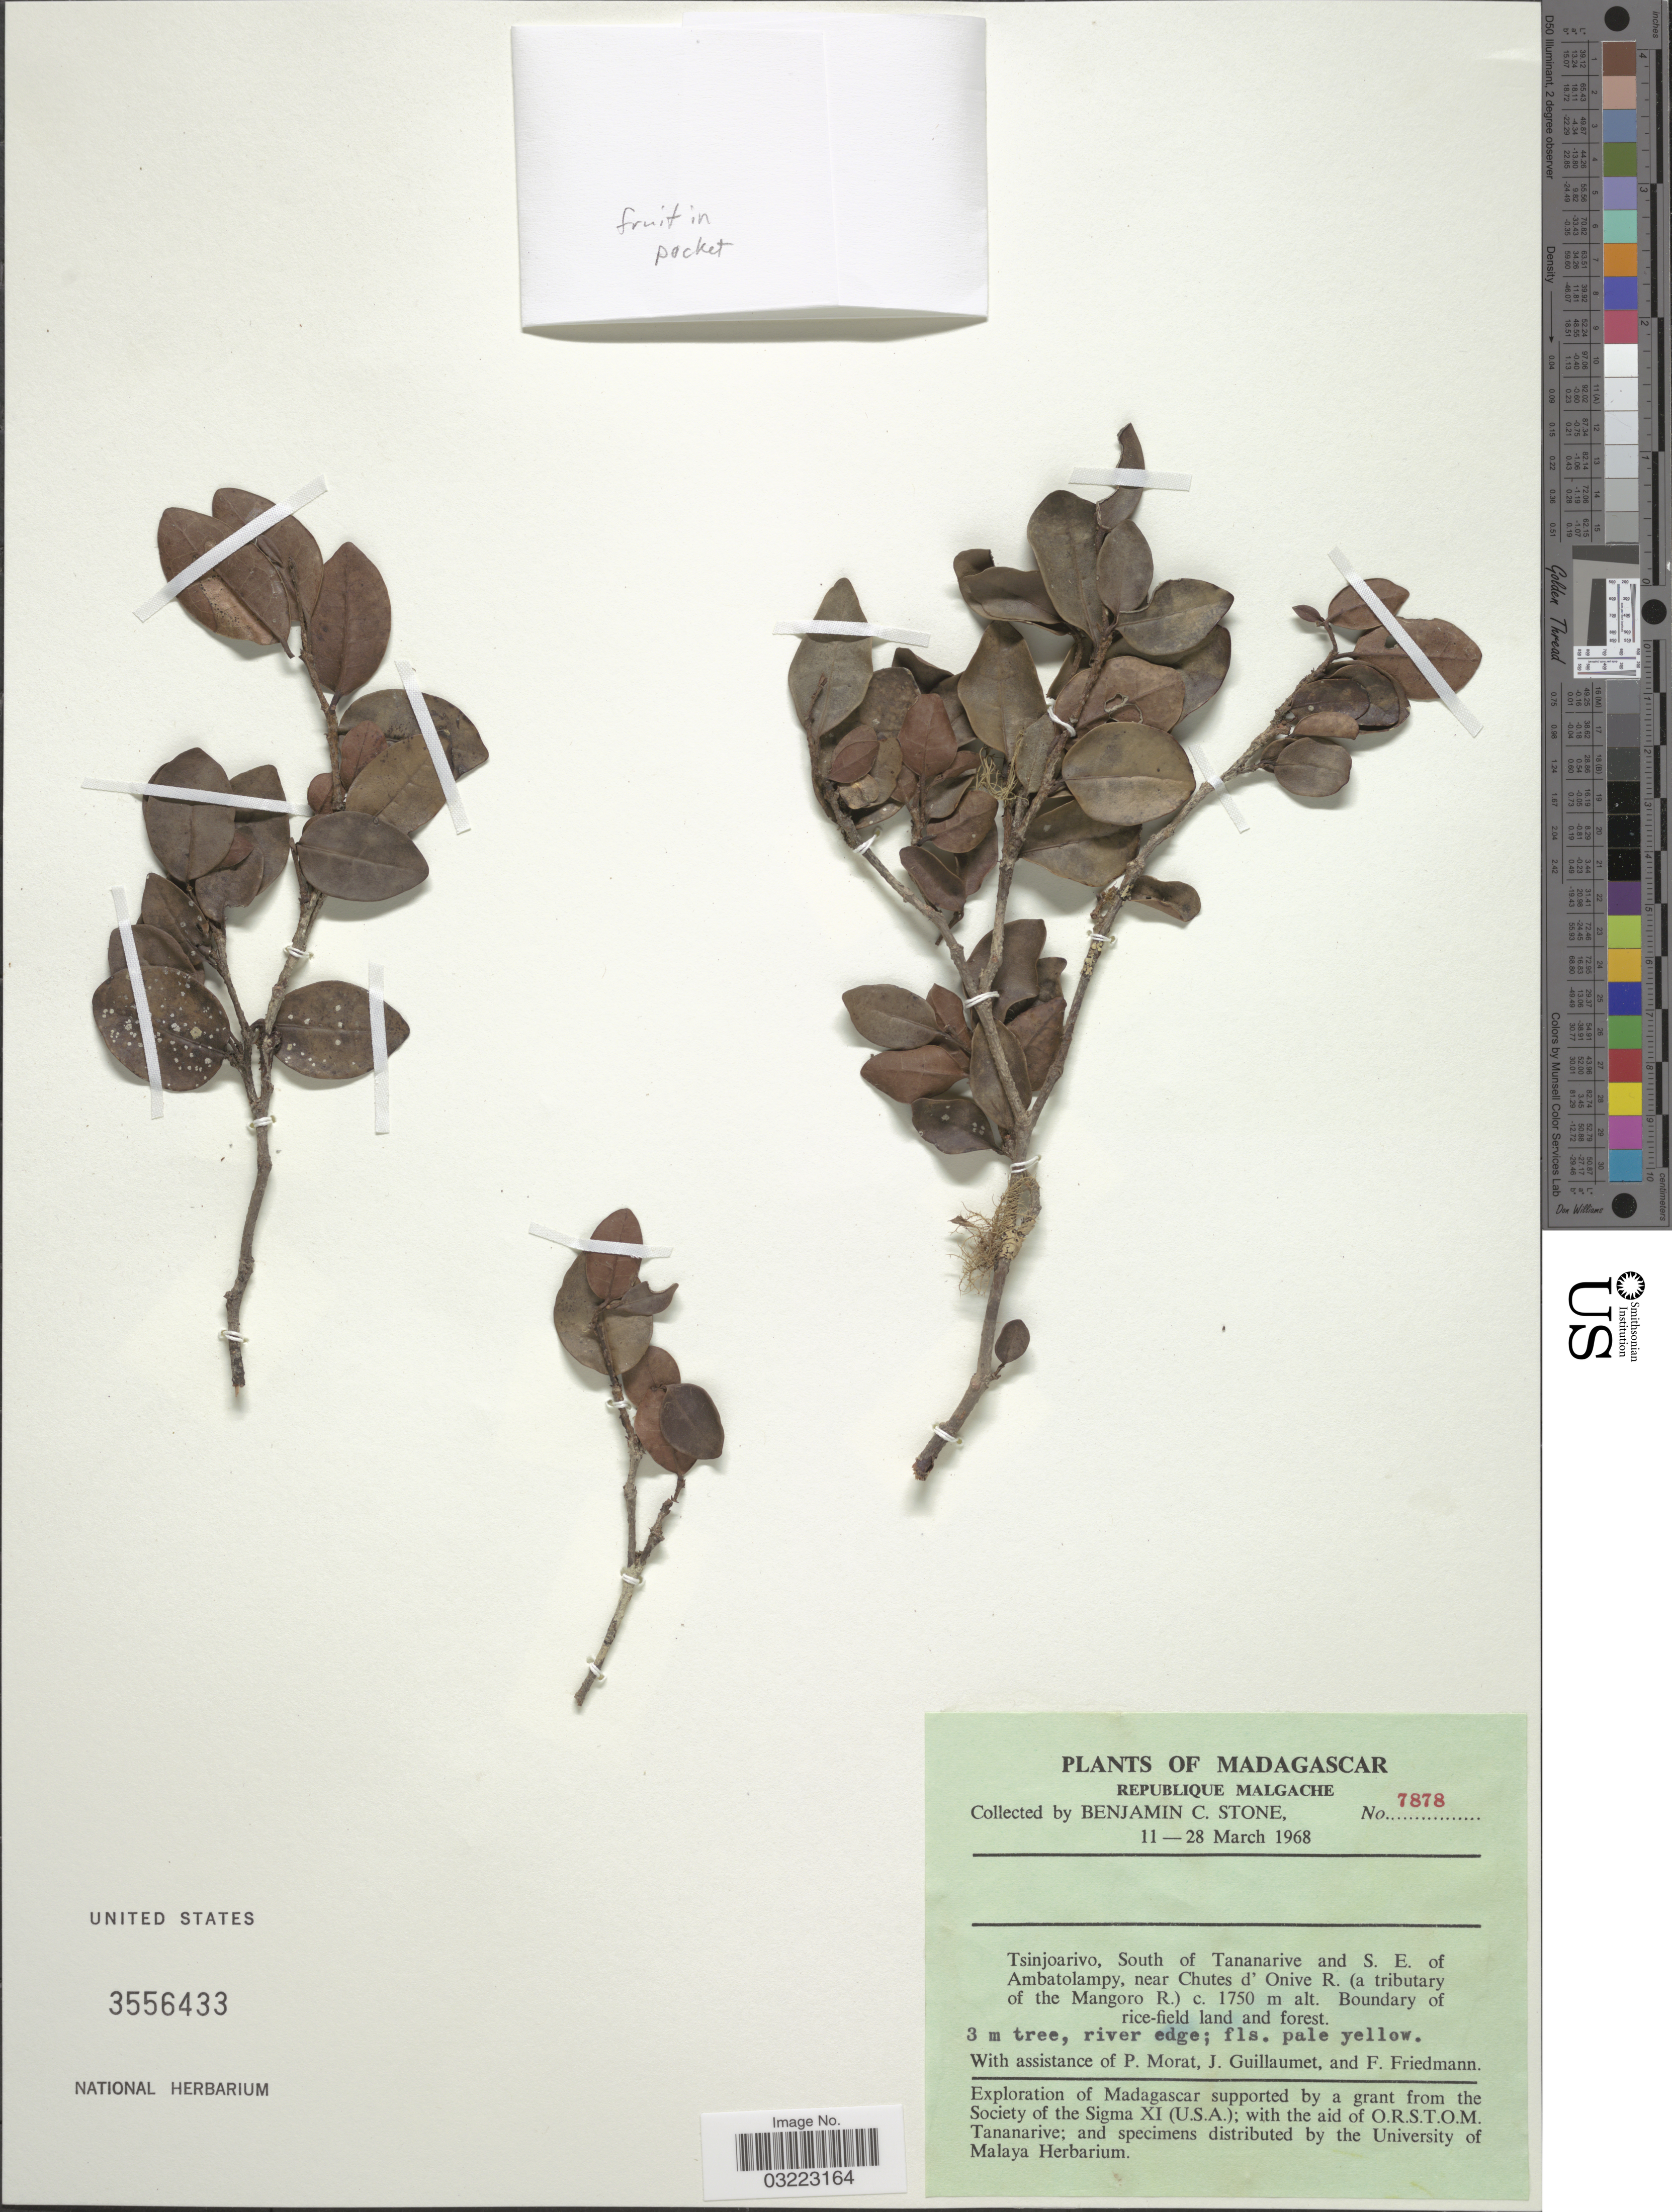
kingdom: Plantae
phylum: Tracheophyta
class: Magnoliopsida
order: Saxifragales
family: Hamamelidaceae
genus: Dicoryphe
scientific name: Dicoryphe viticoides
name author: Baker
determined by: Schatz, George E.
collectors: B. C. Stone, P. Morat, J. Guillaumet & F. Friedmann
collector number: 7878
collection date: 1968-03-11/1968-03-28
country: Madagascar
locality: Republique Malgache. Tsinjoarivo, South of Tananarive and S. E. of Ambatolampy, near Chutes d' Onive R. (a tributary of the Mangoro R.). Boundary of rice-field land and forest.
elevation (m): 1750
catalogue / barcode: US 3556433